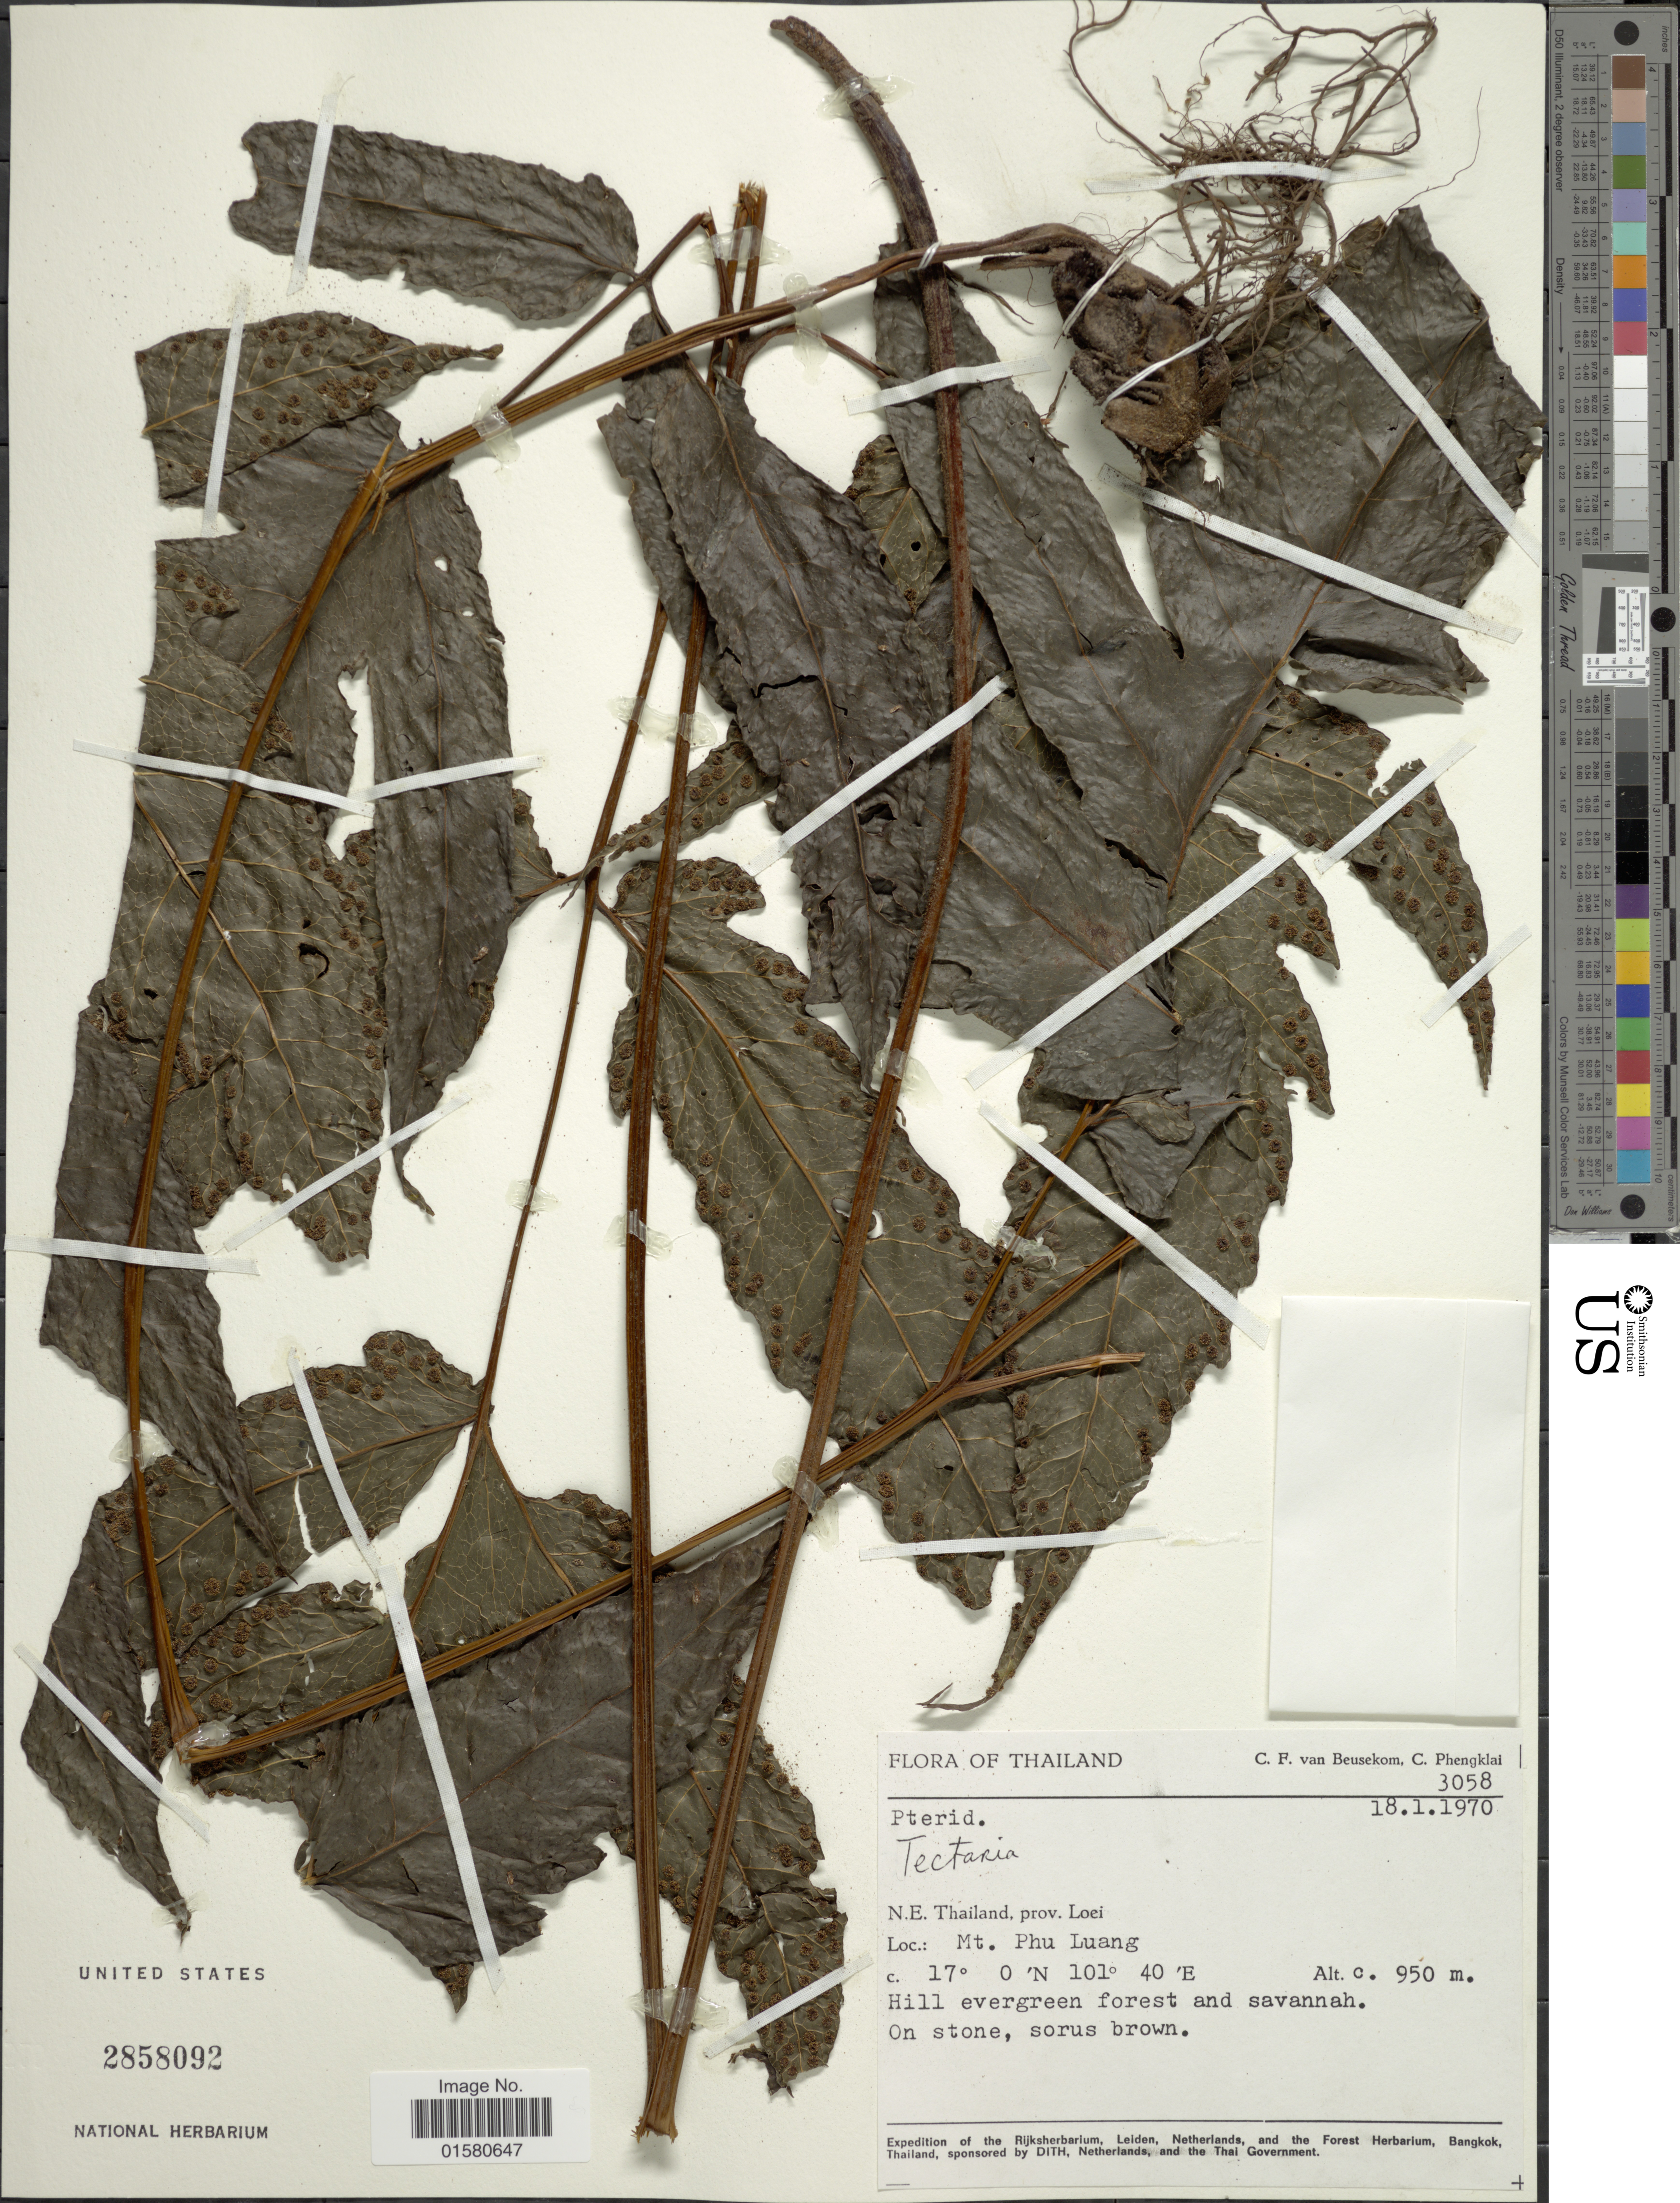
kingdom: Plantae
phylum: Tracheophyta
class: Polypodiopsida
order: Polypodiales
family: Tectariaceae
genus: Tectaria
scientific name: Tectaria sp.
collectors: C. F. Beusekom & C. Phengklai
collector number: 3058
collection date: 1970-01-18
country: Thailand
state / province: Loei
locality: N. E. Thailand: prov. Loei: Mt. Phu Luang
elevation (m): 950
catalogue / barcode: US 2858092